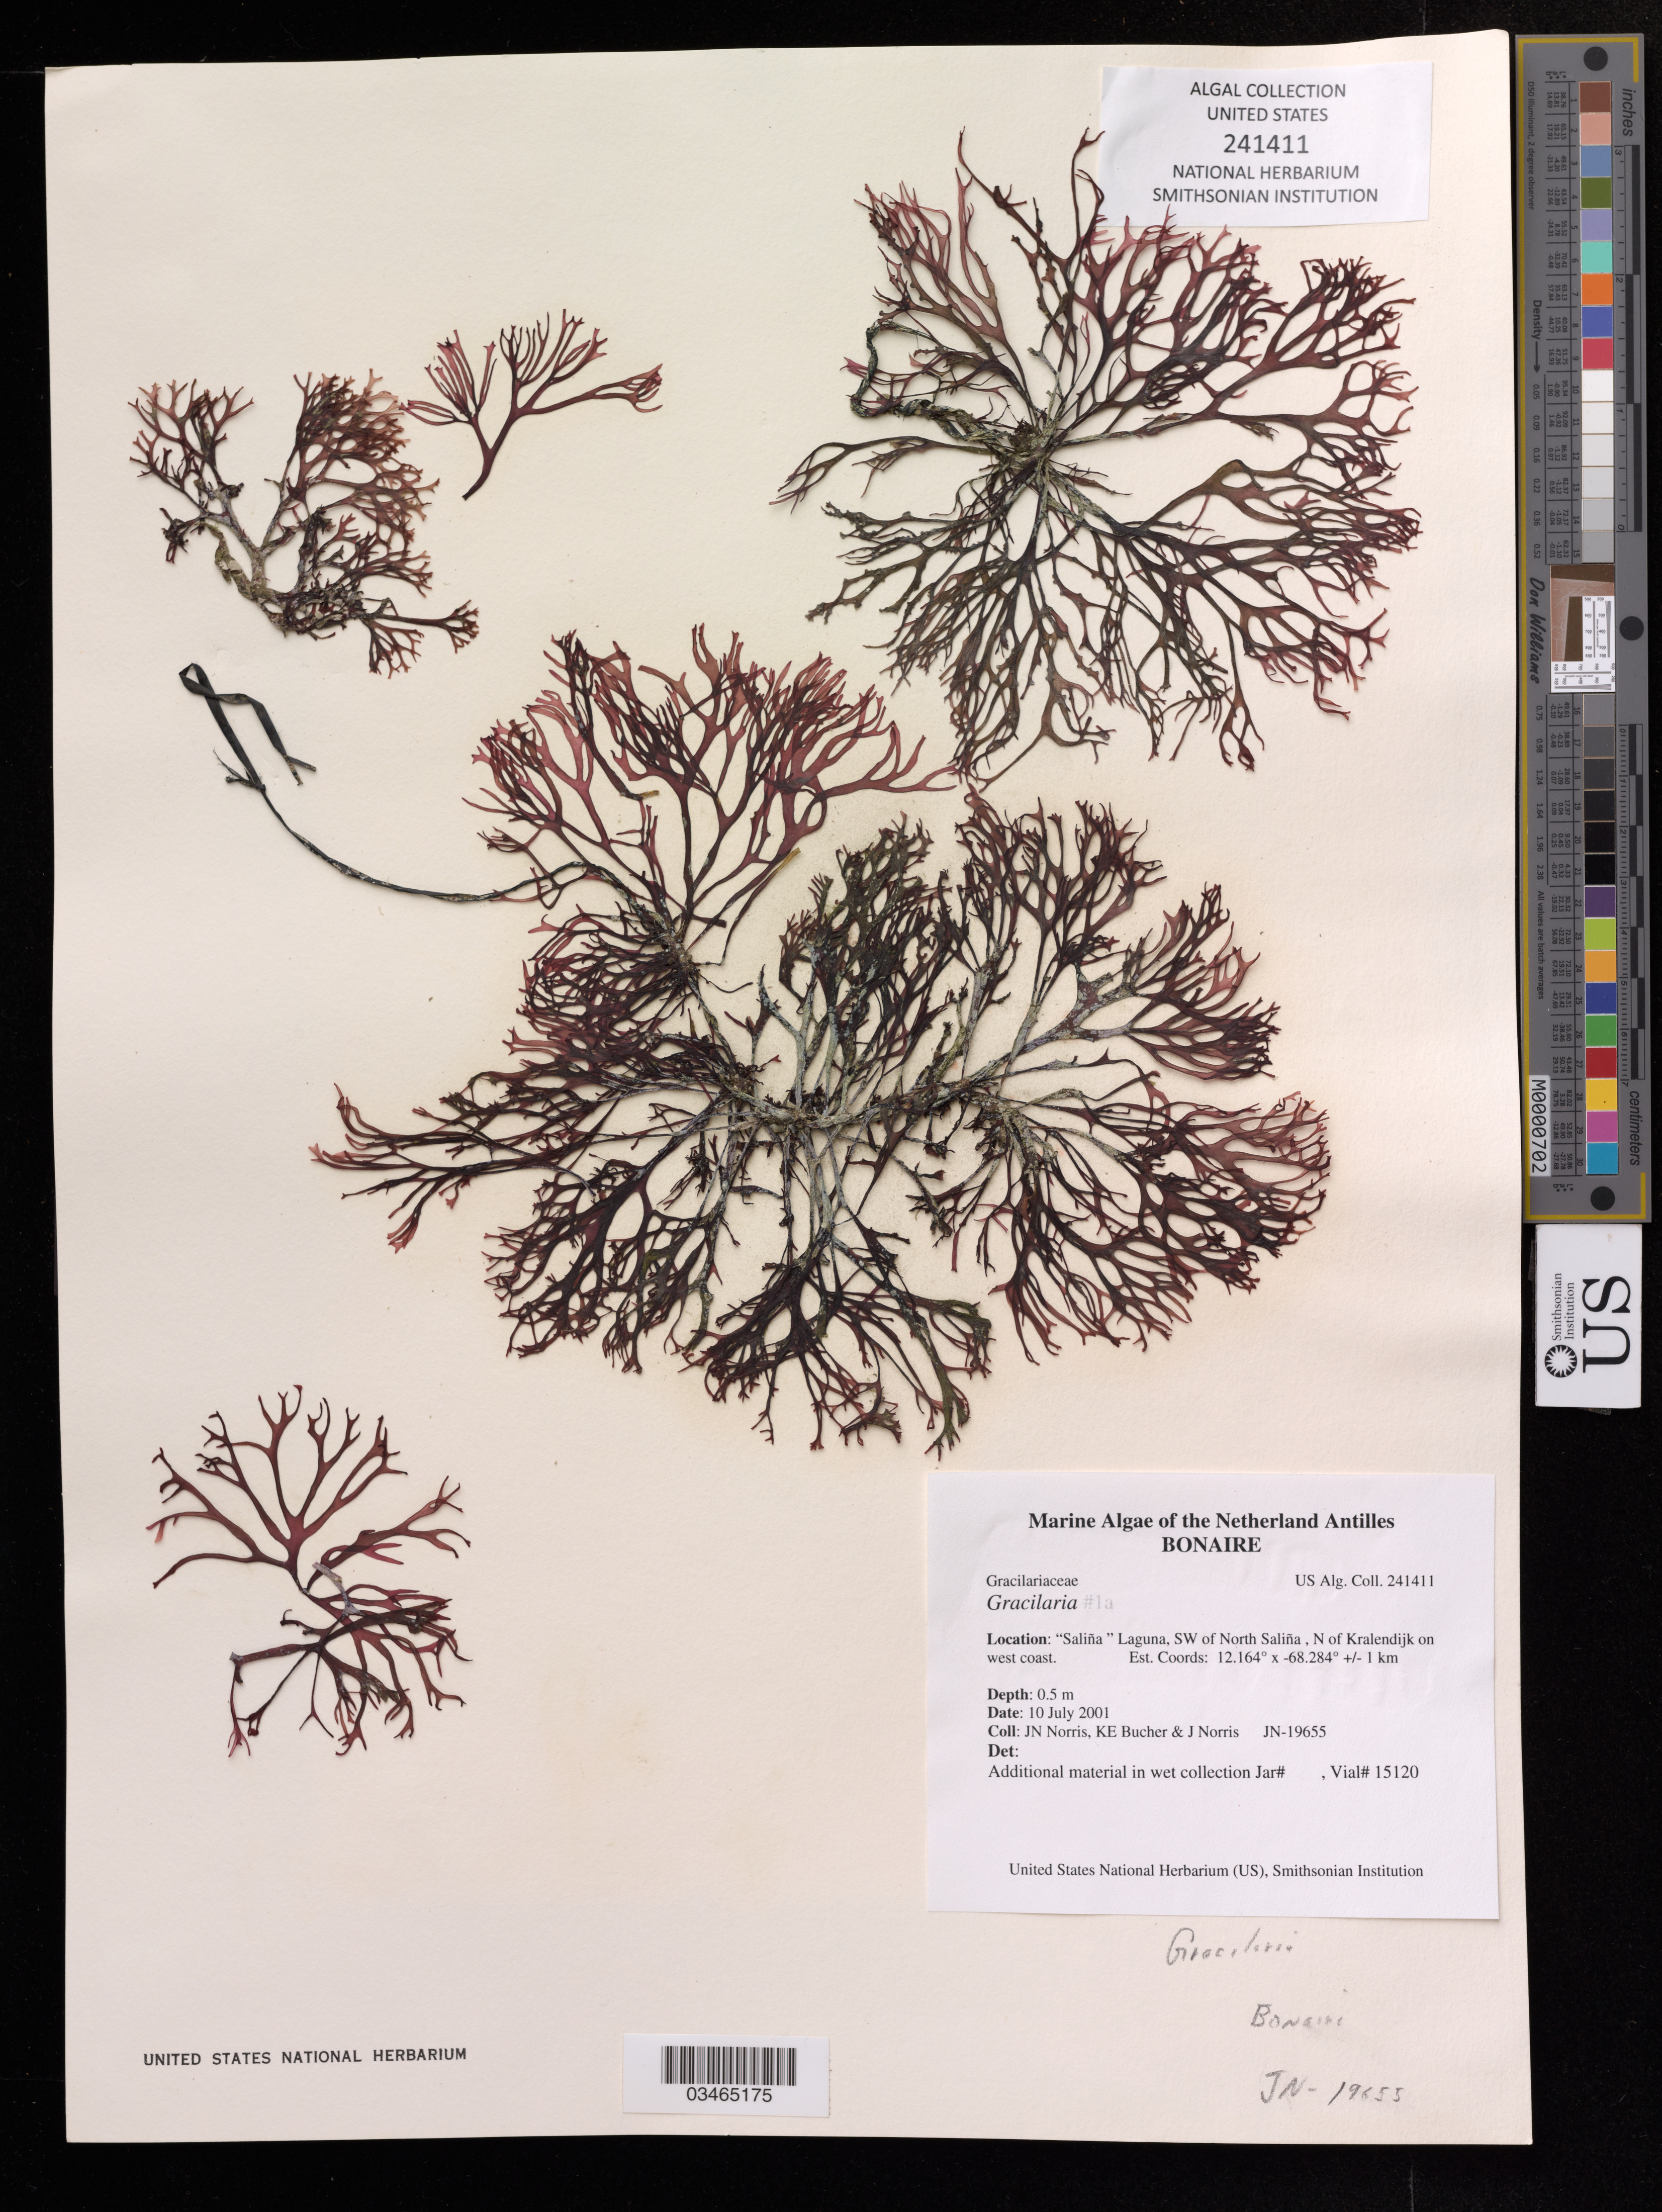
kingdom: Plantae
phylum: Rhodophyta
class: Florideophyceae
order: Gracilariales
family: Gracilariaceae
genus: Gracilaria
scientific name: Gracilaria sp.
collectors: J. Norris, K. E. Bucher & J. Norris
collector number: JN-19655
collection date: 2001-07-10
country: Netherlands Antilles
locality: Bonaire, "Saliña" Laguna, SW of North Saliña, N of Kralendijk on west coast.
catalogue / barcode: US 241411